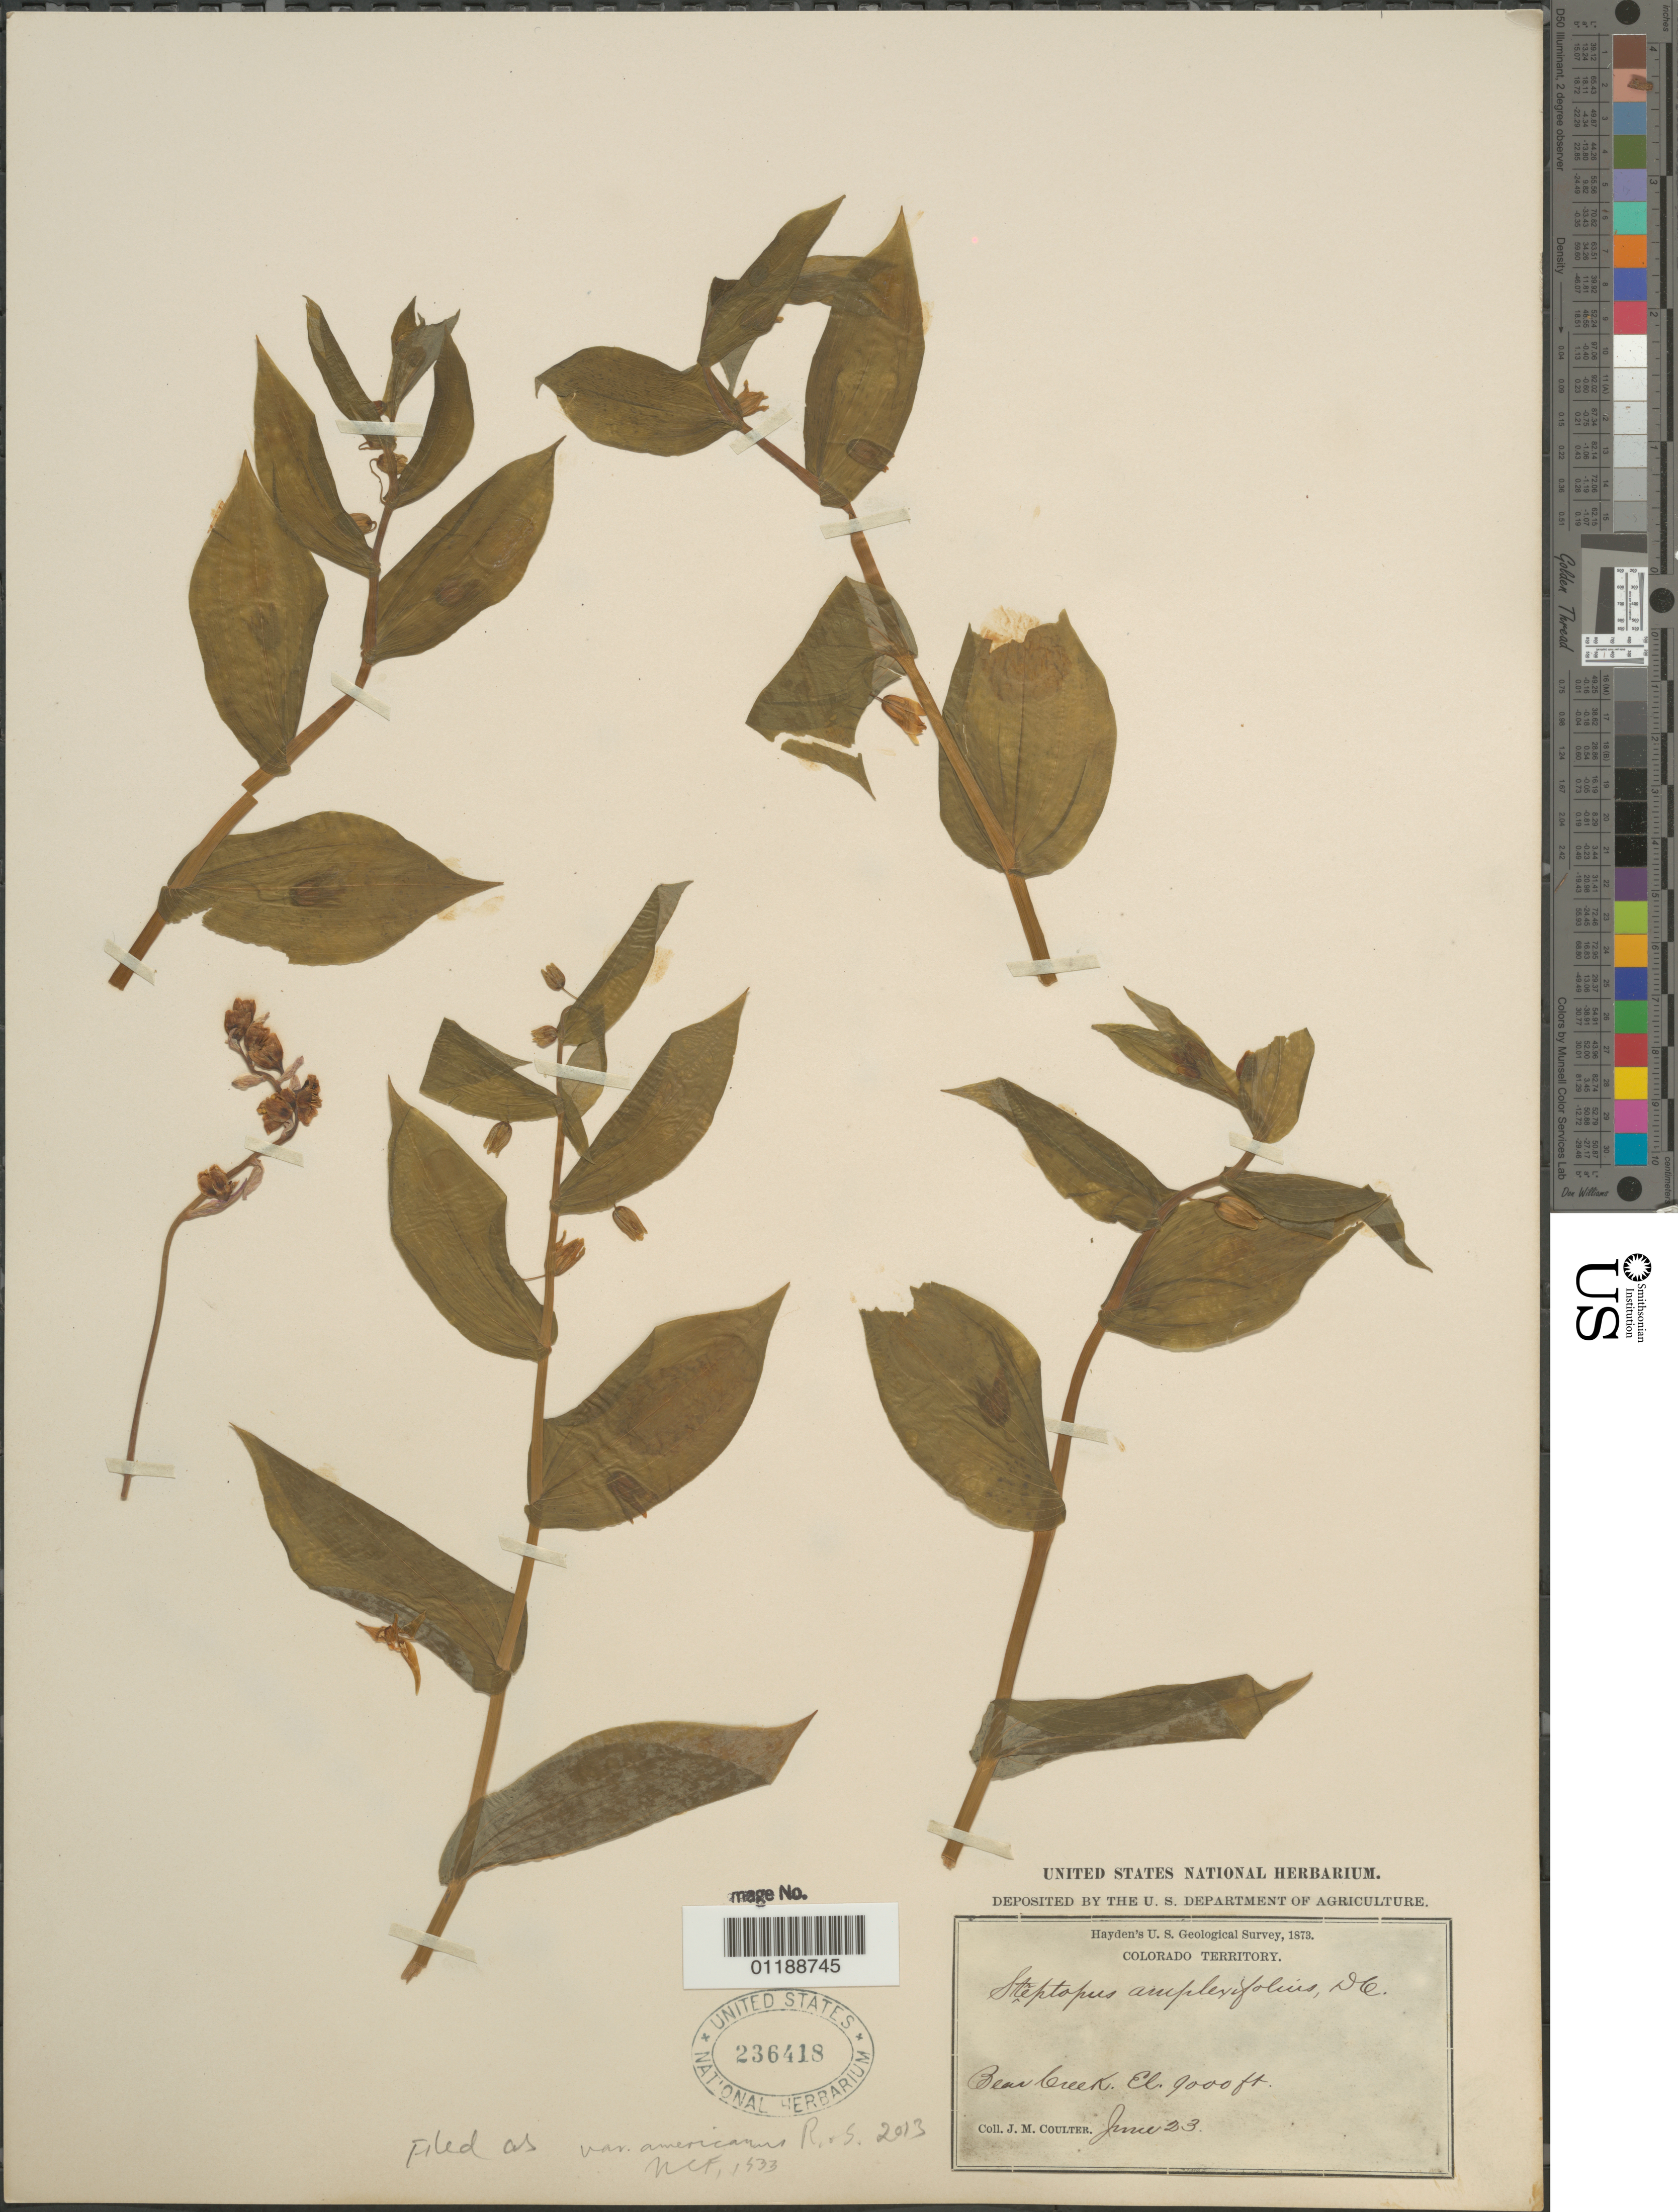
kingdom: Plantae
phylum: Tracheophyta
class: Liliopsida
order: Liliales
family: Liliaceae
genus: Streptopus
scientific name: Streptopus amplexifolius var. americanus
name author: Schult. & Schult. f.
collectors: J. M. Coulter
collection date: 1873-06-23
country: United States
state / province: Colorado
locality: Bear Creek.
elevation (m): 2743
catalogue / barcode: US 236418